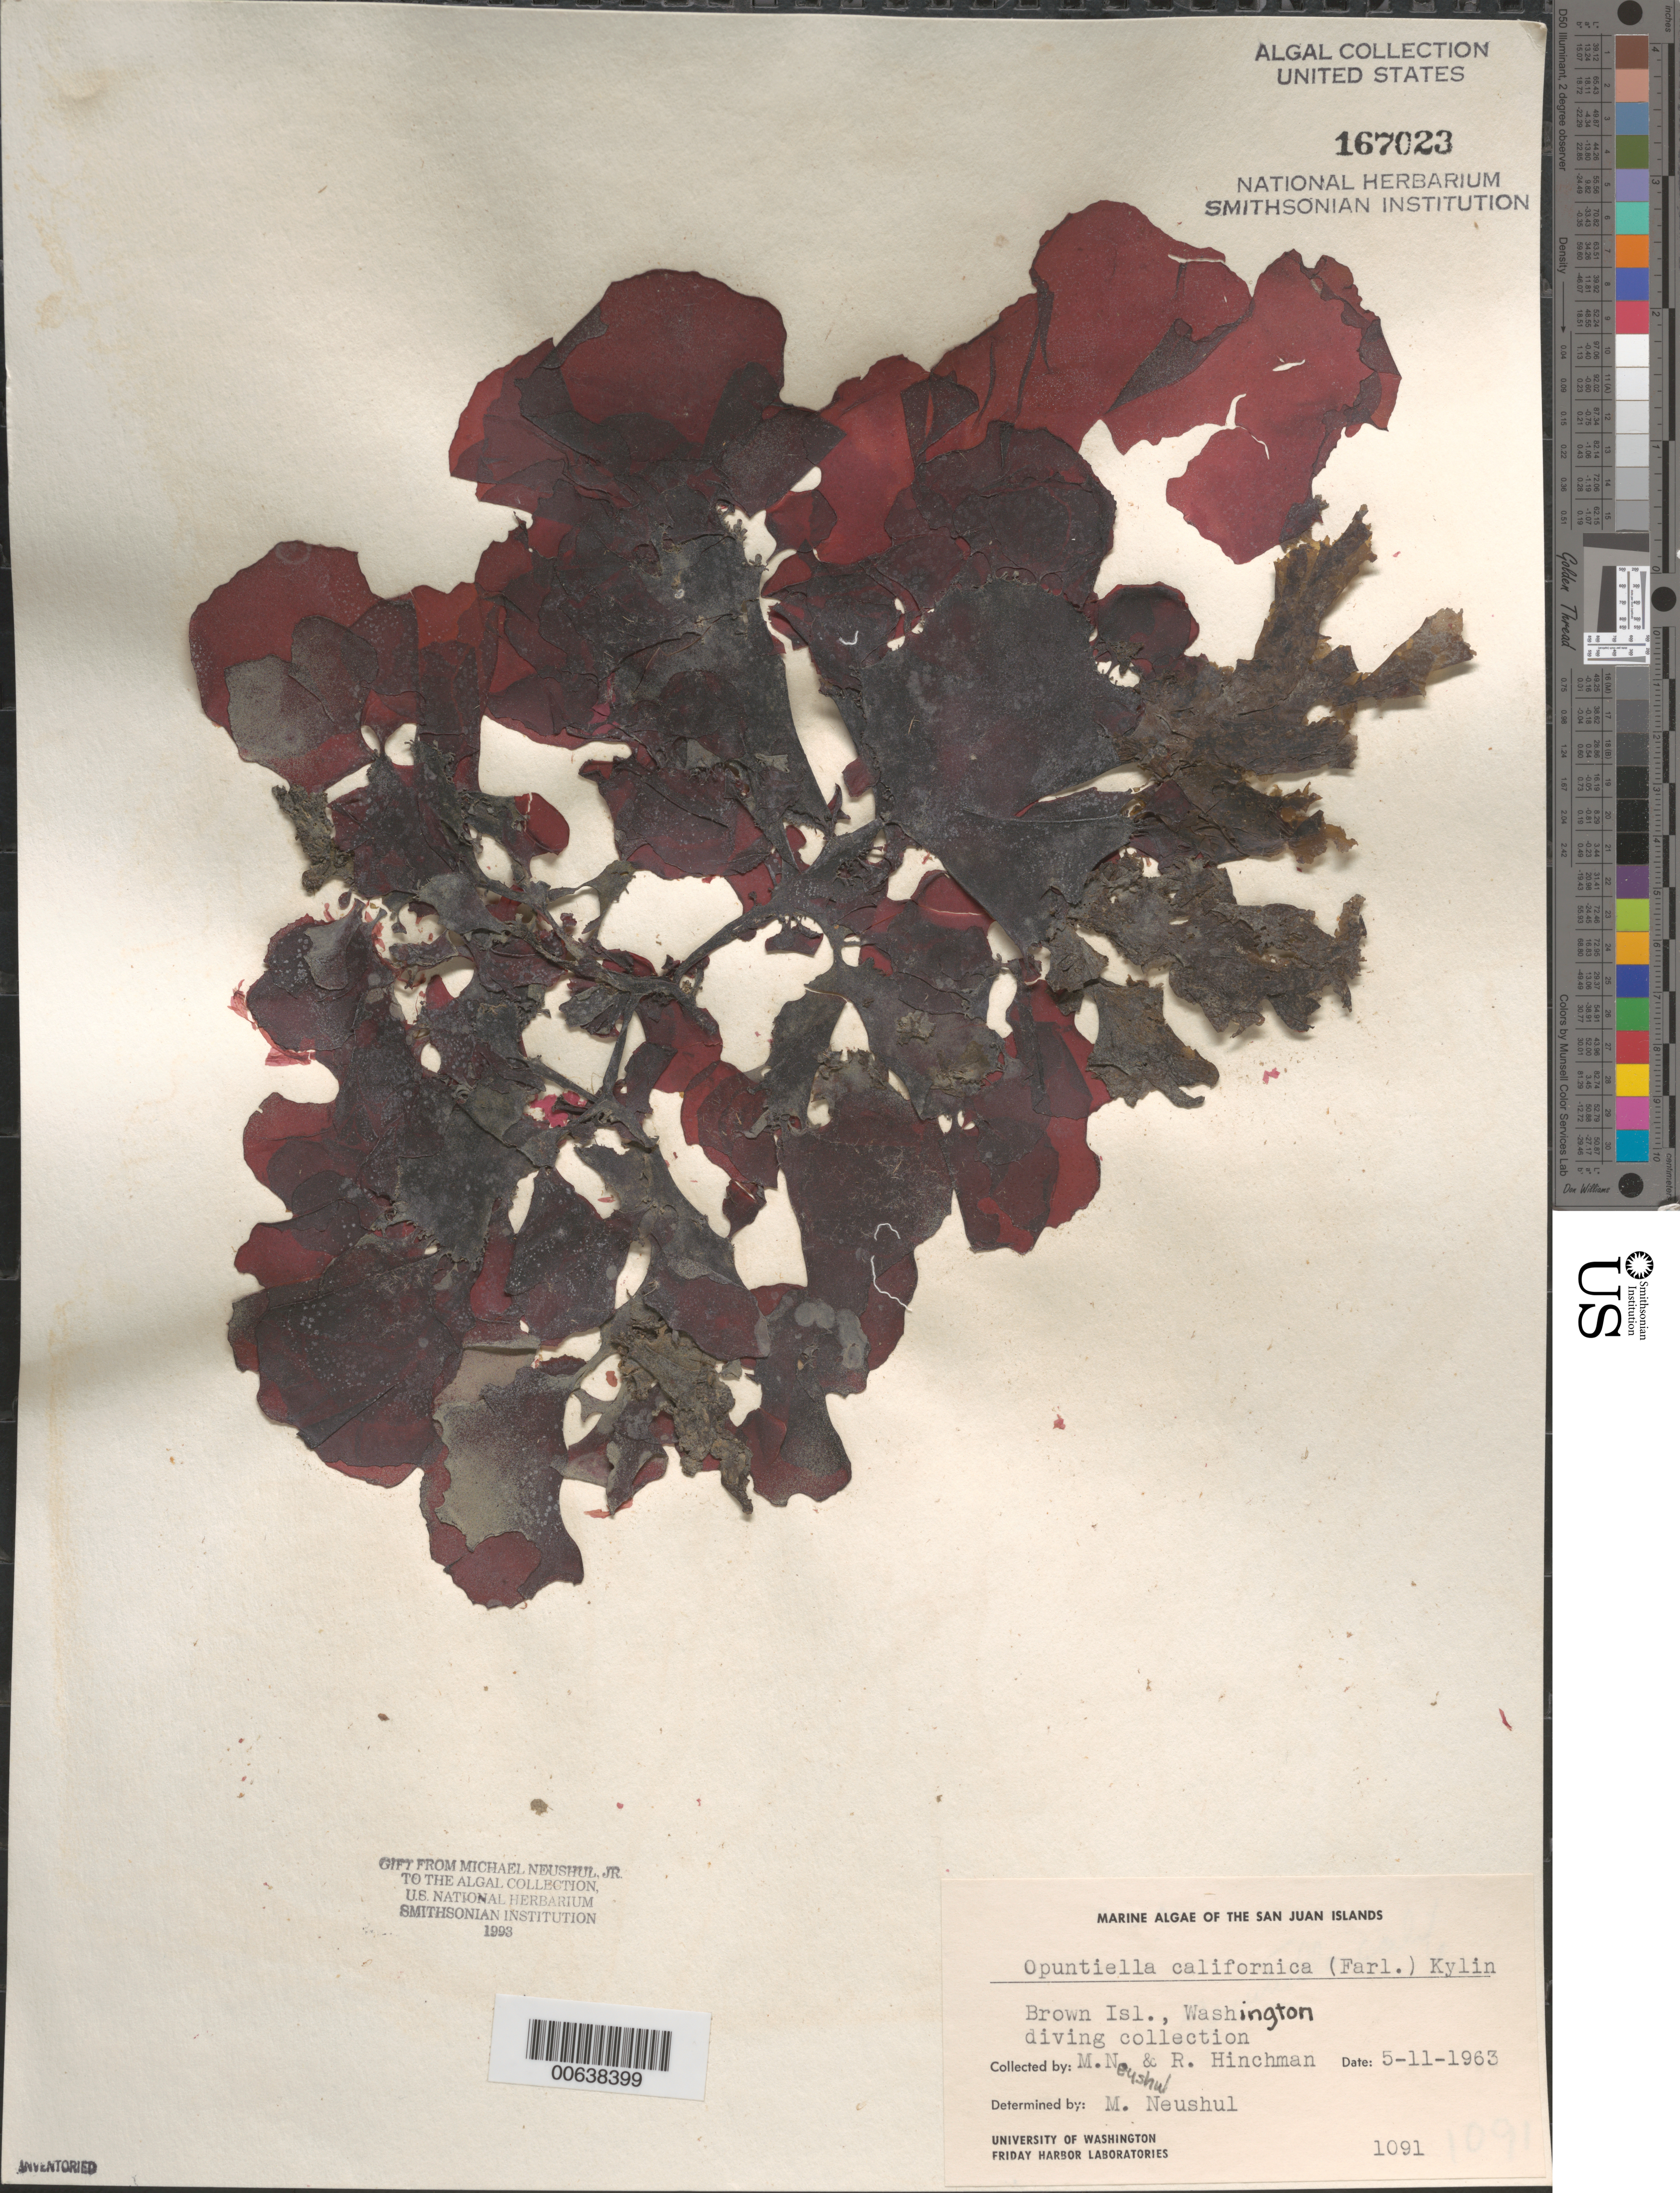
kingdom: Plantae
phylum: Rhodophyta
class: Florideophyceae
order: Gigartinales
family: Furcellariaceae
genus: Opuntiella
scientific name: Opuntiella californica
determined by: Neushul, M.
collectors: M. Neushul & R. Hinchman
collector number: Neushul 1091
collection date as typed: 11 May 1963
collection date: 1963-05-11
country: United States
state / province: Washington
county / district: San Juan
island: Brown Island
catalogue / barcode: US 167023